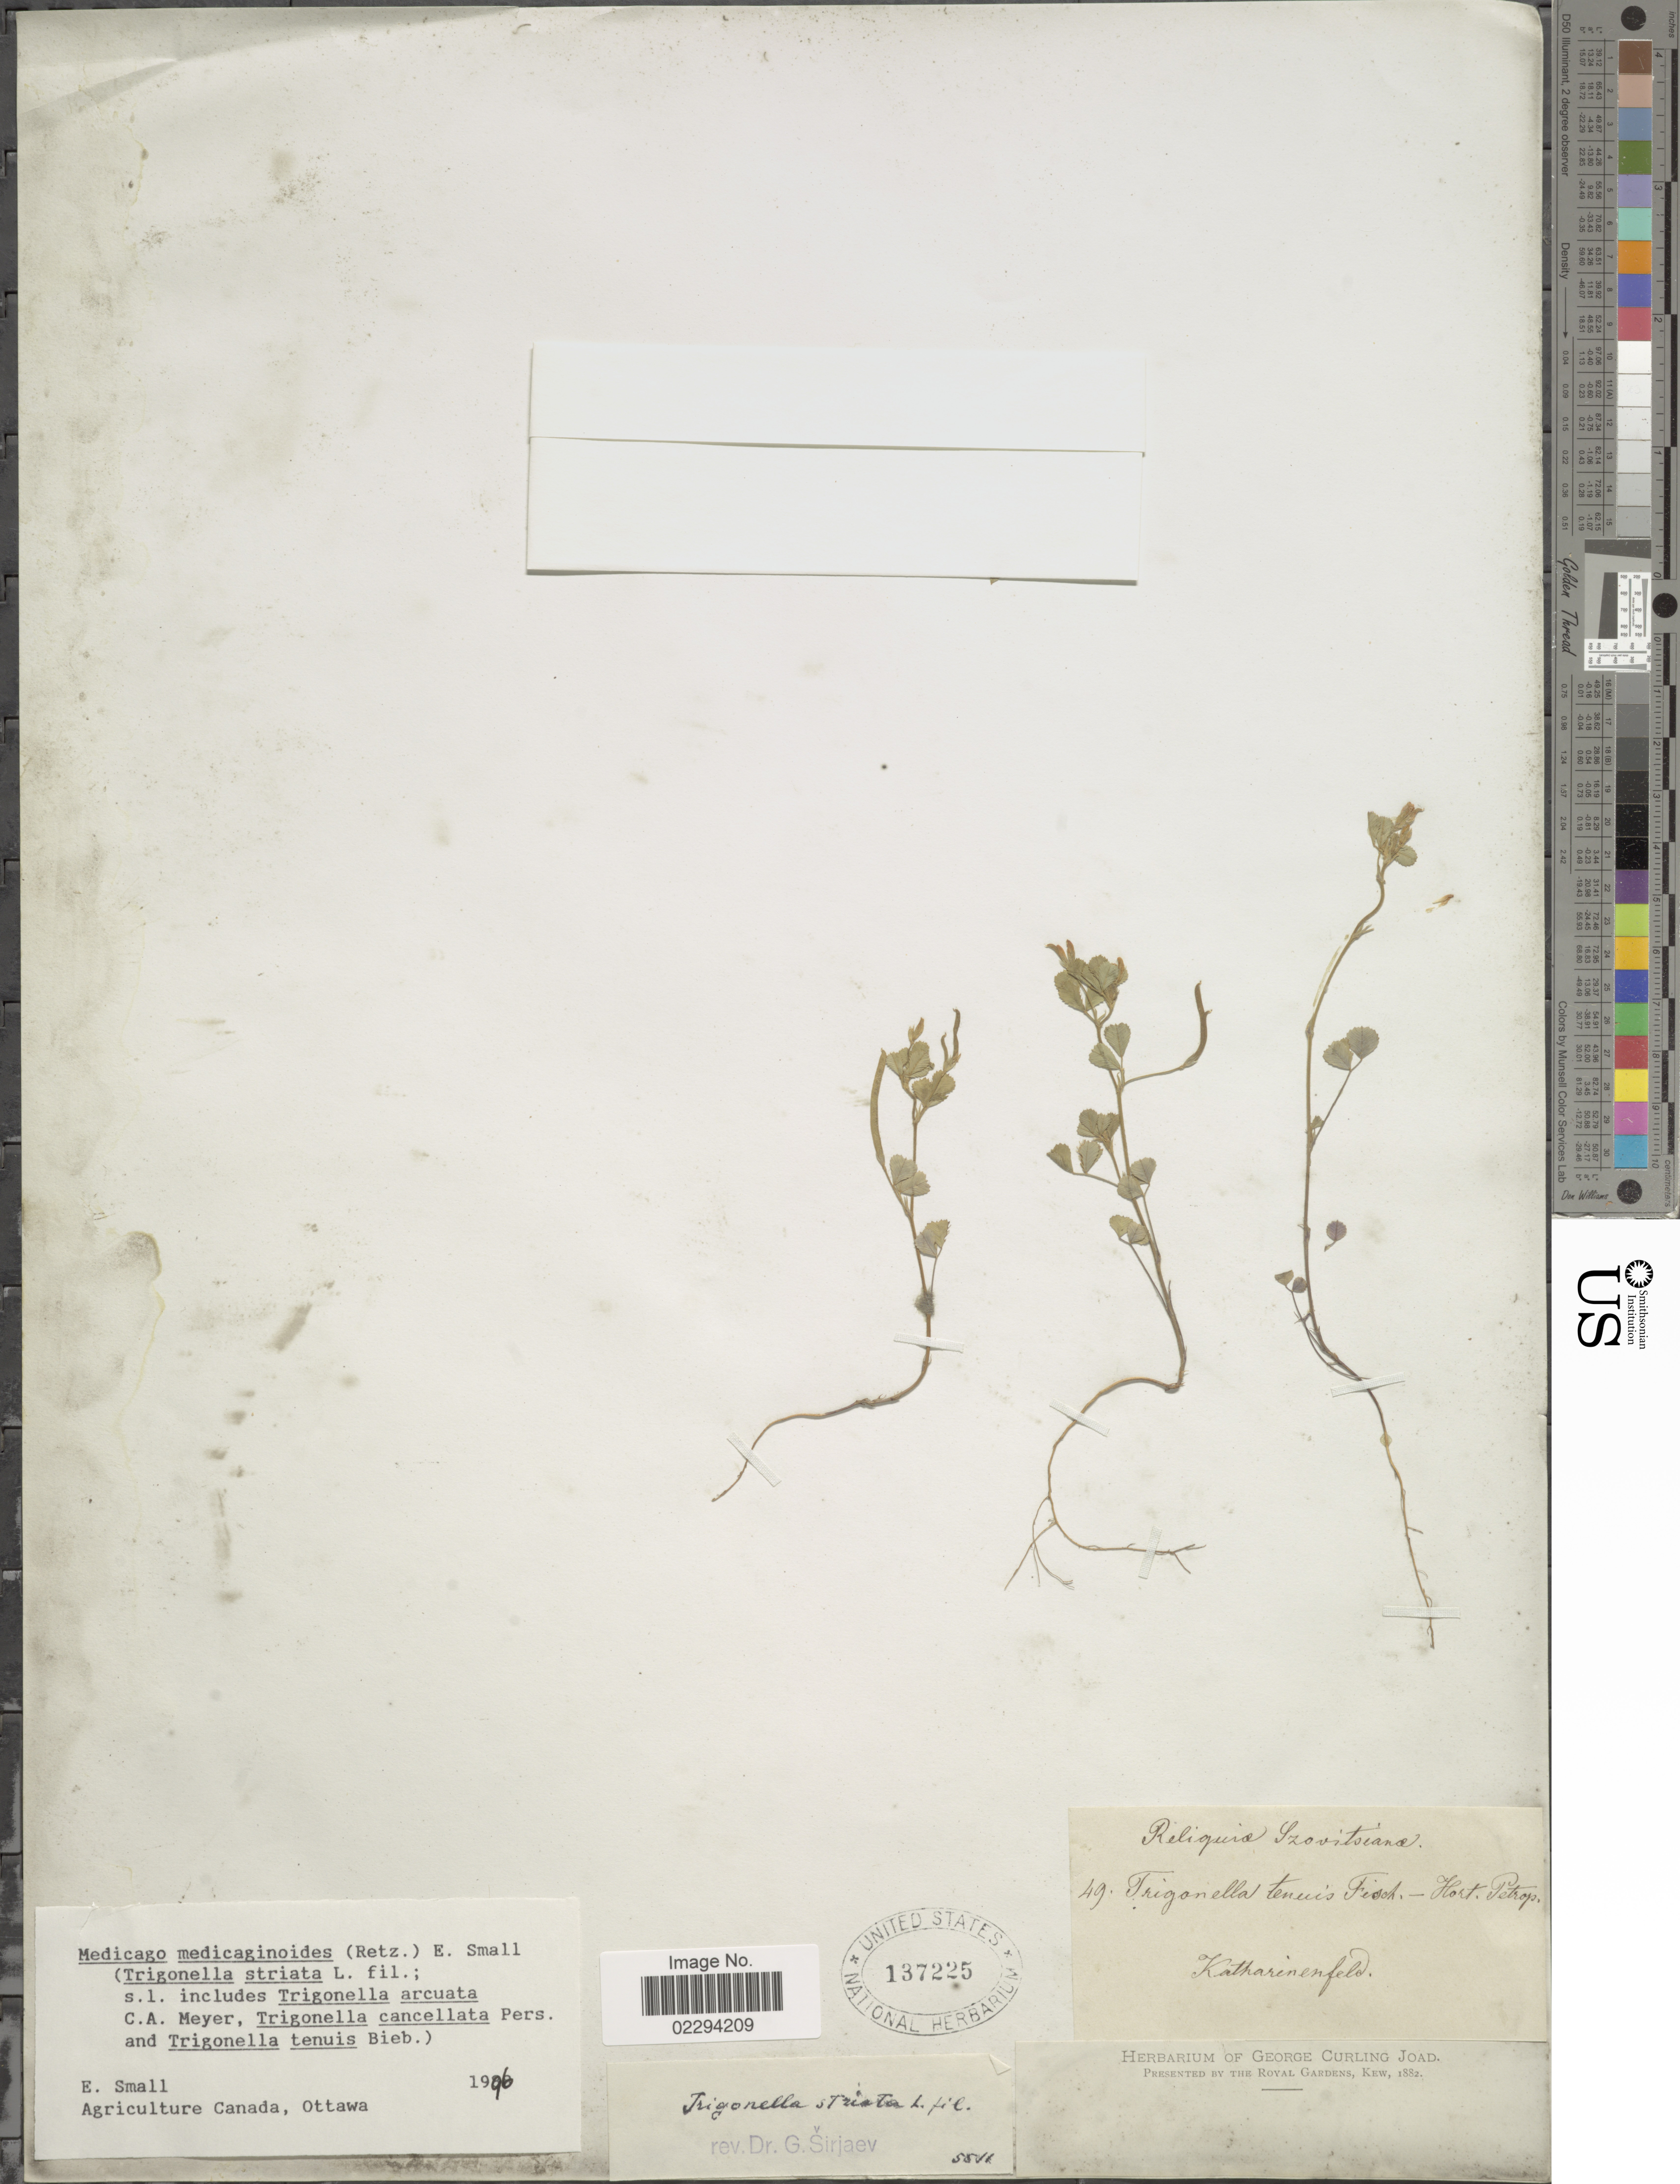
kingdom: Plantae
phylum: Tracheophyta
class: Magnoliopsida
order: Fabales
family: Fabaceae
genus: Medicago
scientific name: Medicago medicaginoides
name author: (Retz.) Small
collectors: Katharinenfeld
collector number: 49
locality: Reliquia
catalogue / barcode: US 137225